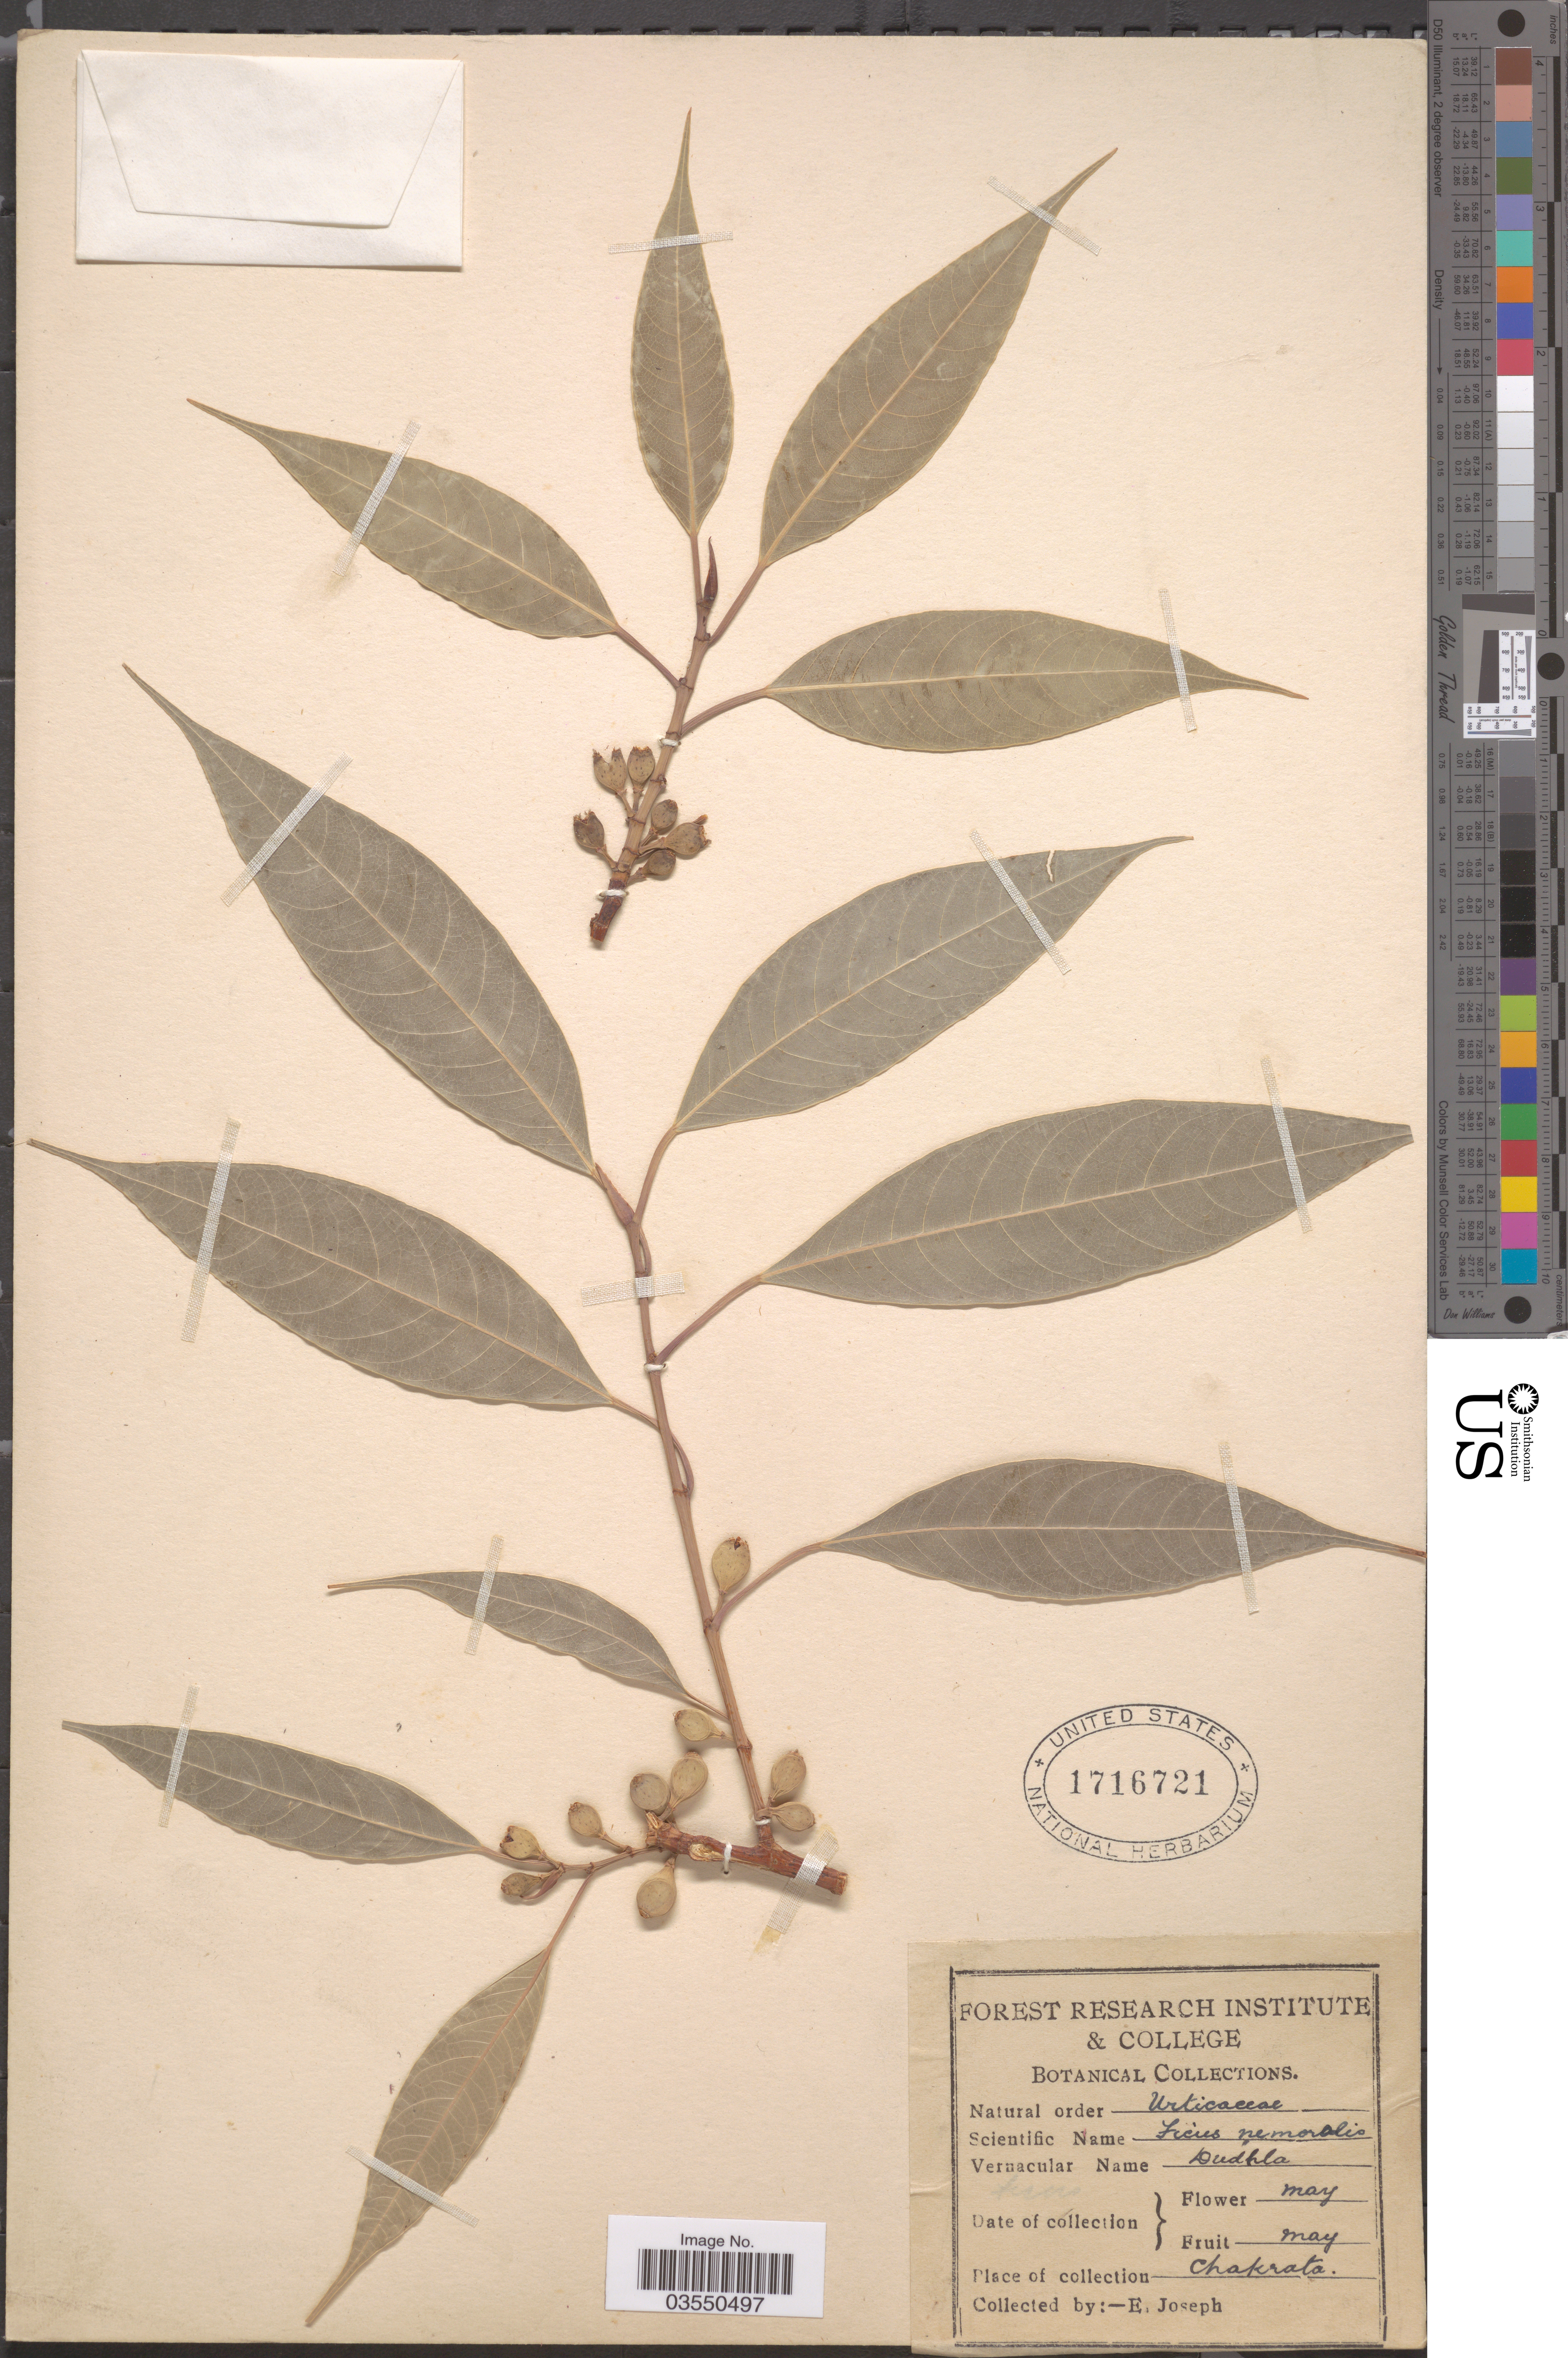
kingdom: Plantae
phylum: Tracheophyta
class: Magnoliopsida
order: Rosales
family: Moraceae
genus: Ficus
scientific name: Ficus neriifolia var. nemoralis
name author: (Wall. ex Miq.) Corner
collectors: E. Joseph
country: India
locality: Chakrata.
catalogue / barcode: US 1716721